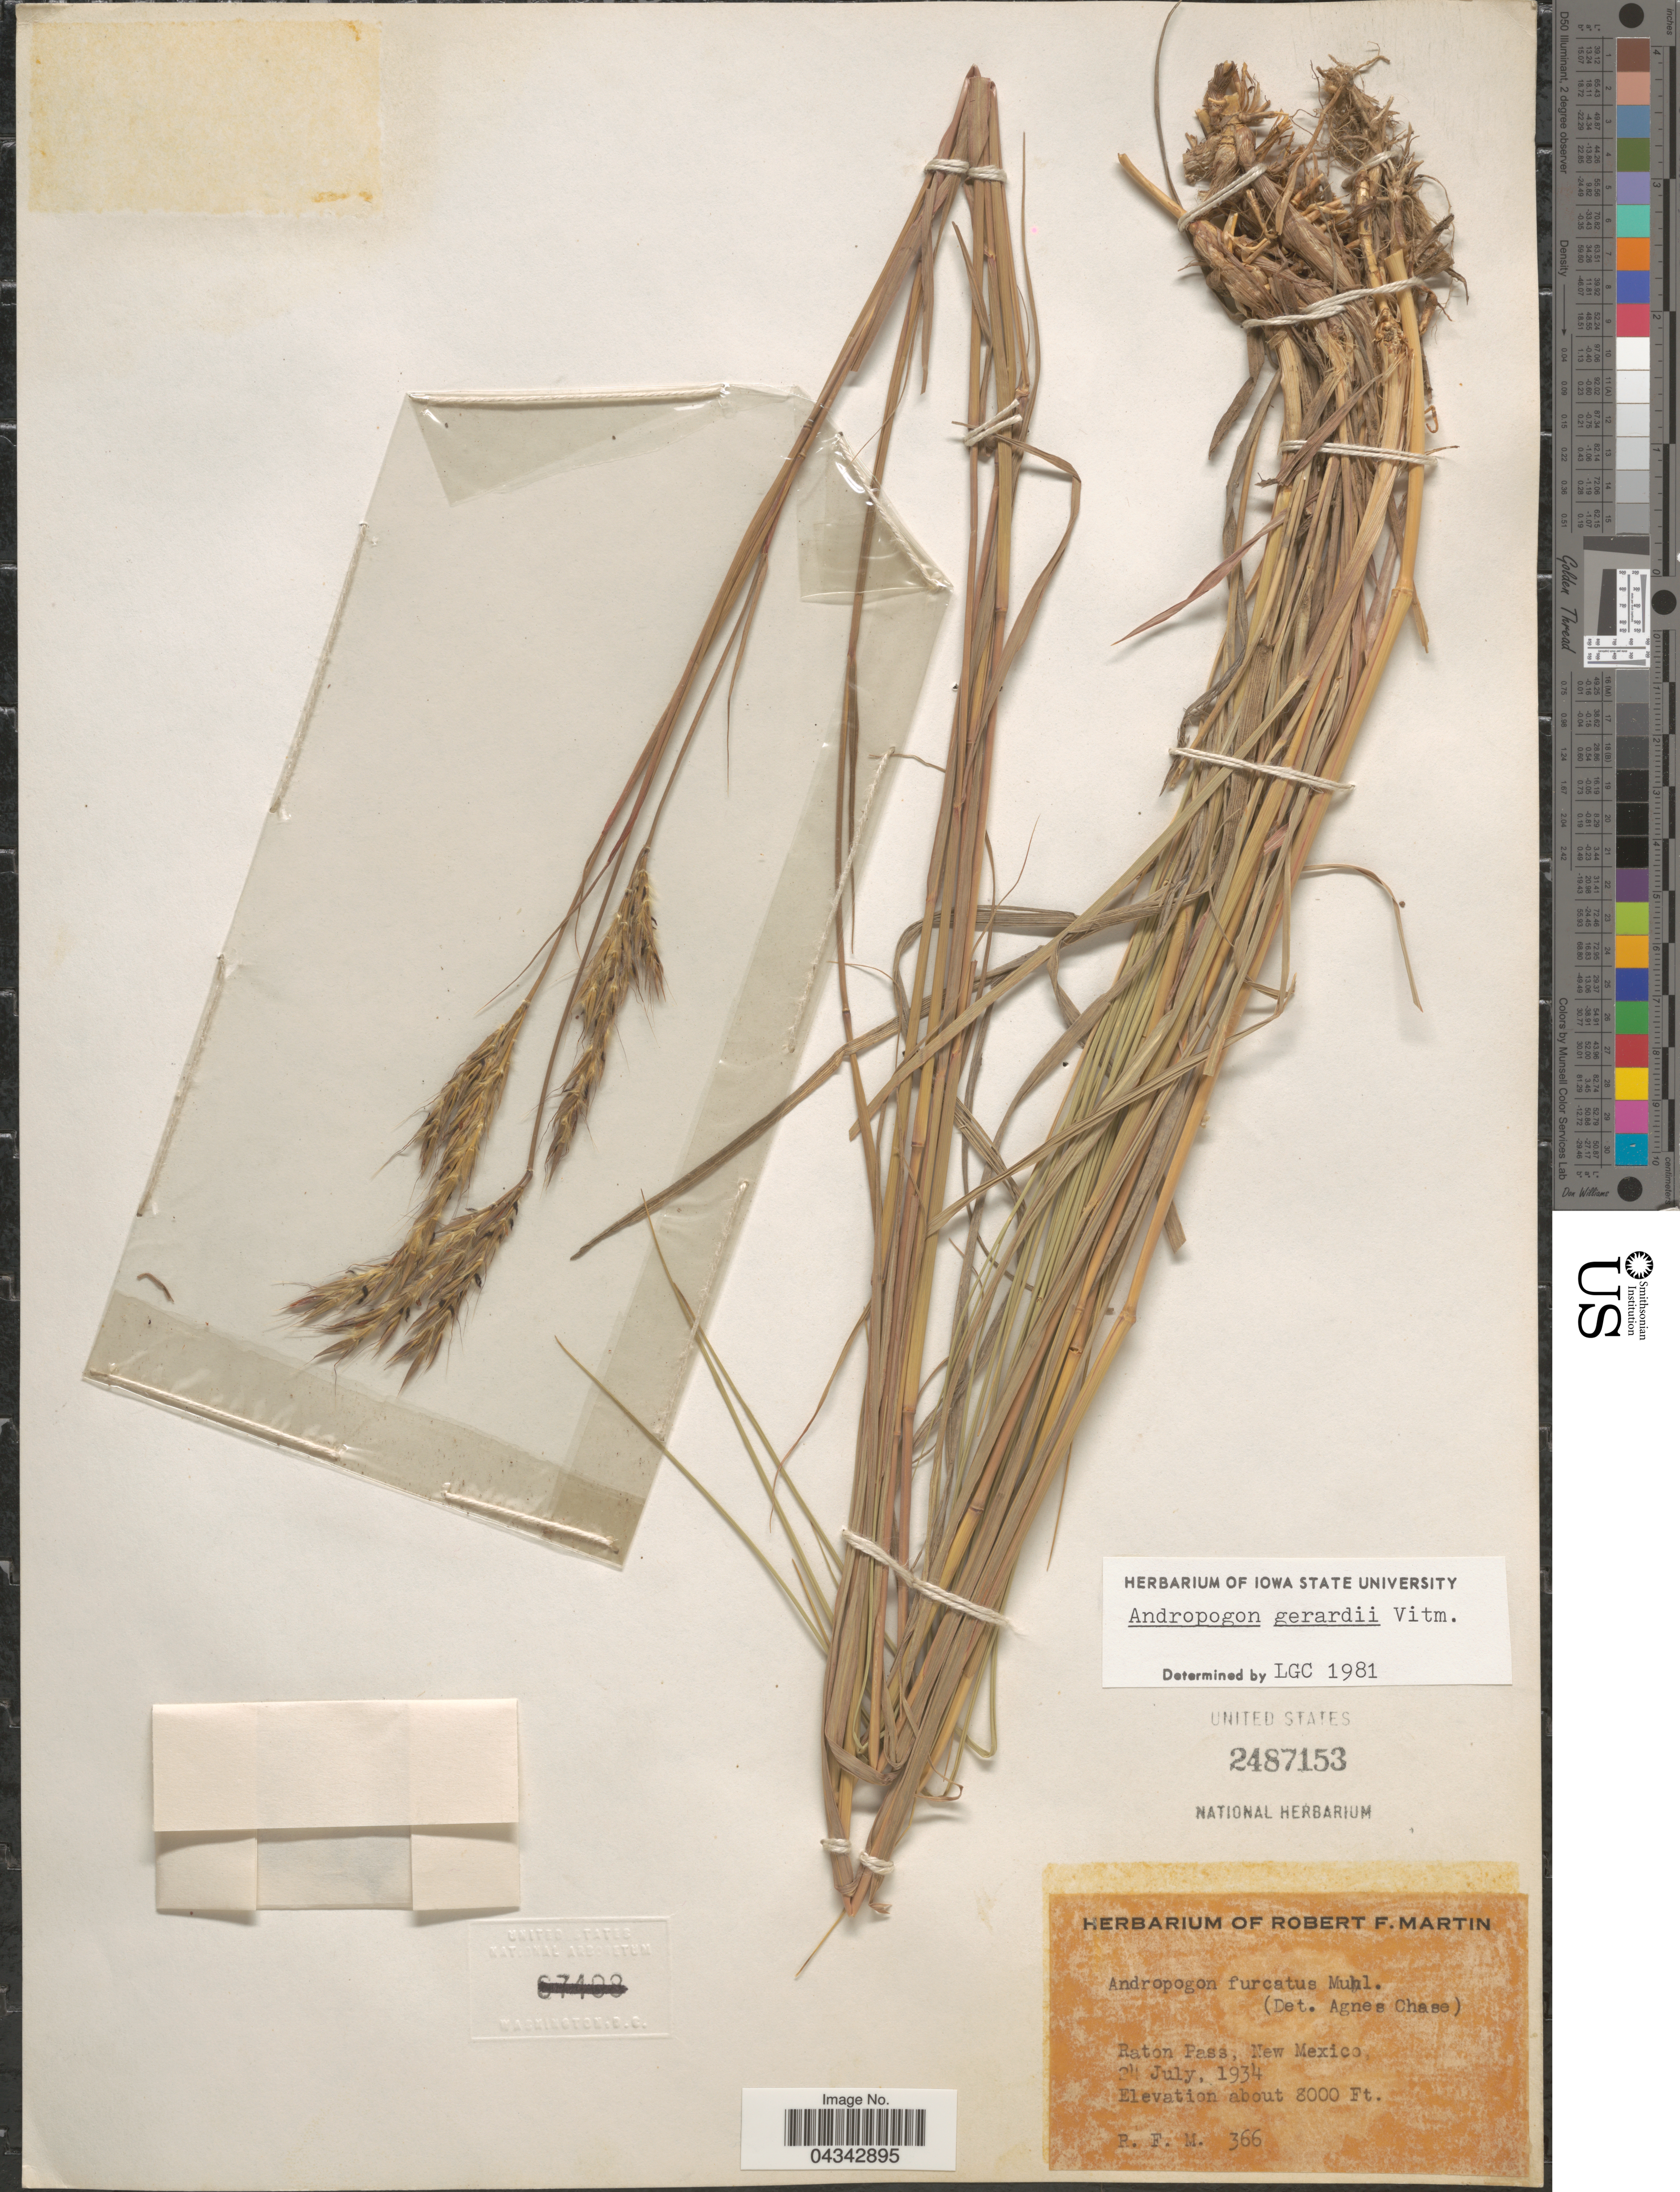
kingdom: Plantae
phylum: Tracheophyta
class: Liliopsida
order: Poales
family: Poaceae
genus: Andropogon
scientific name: Andropogon gerardii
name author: Vitman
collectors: R. F. Martin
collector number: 366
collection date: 1934-07-24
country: United States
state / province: New Mexico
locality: Raton Pass.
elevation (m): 2438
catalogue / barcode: US 2487153